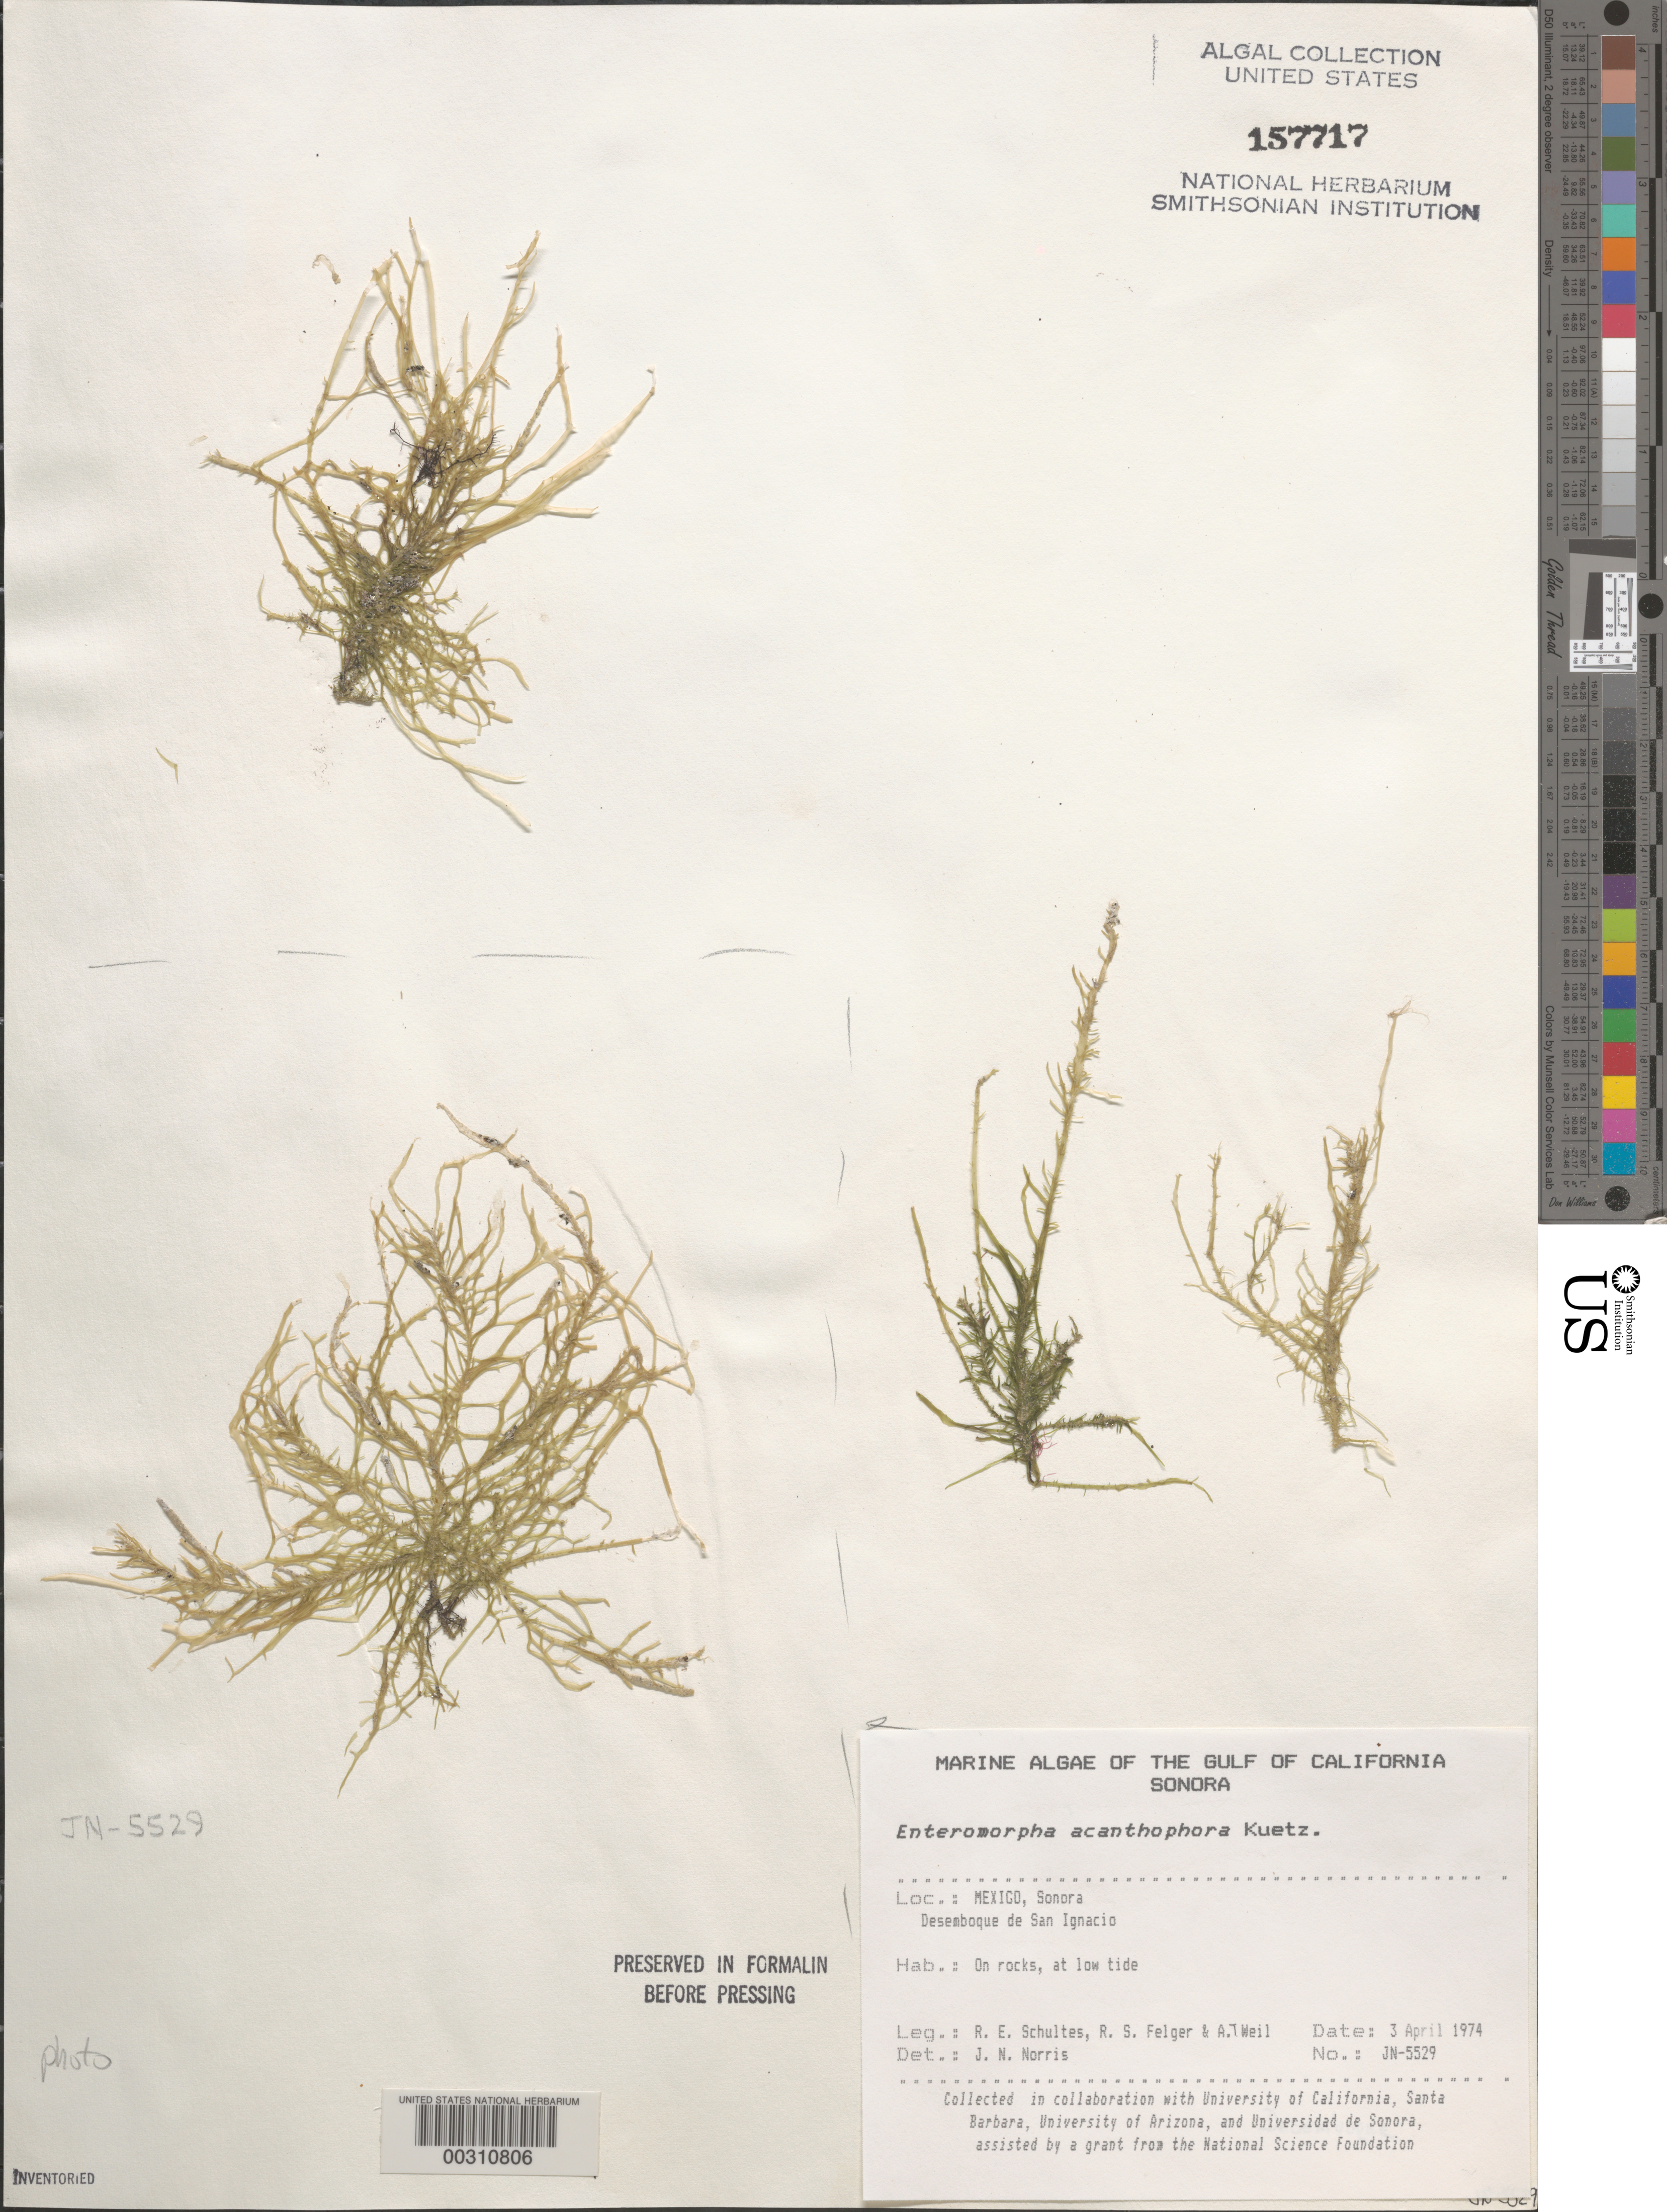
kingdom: Plantae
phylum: Chlorophyta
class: Ulvophyceae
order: Ulvales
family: Ulvaceae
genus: Ulva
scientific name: Ulva acanthophora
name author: (Kütz.) H.S. Hayden et al.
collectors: R. E. Schultes, R. S. Felger & A. T. Weil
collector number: JN-5529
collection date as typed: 03 Apr 1974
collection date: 1974-04-03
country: Mexico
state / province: Sonora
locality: Desemboque de San Ignacio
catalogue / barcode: US 157717